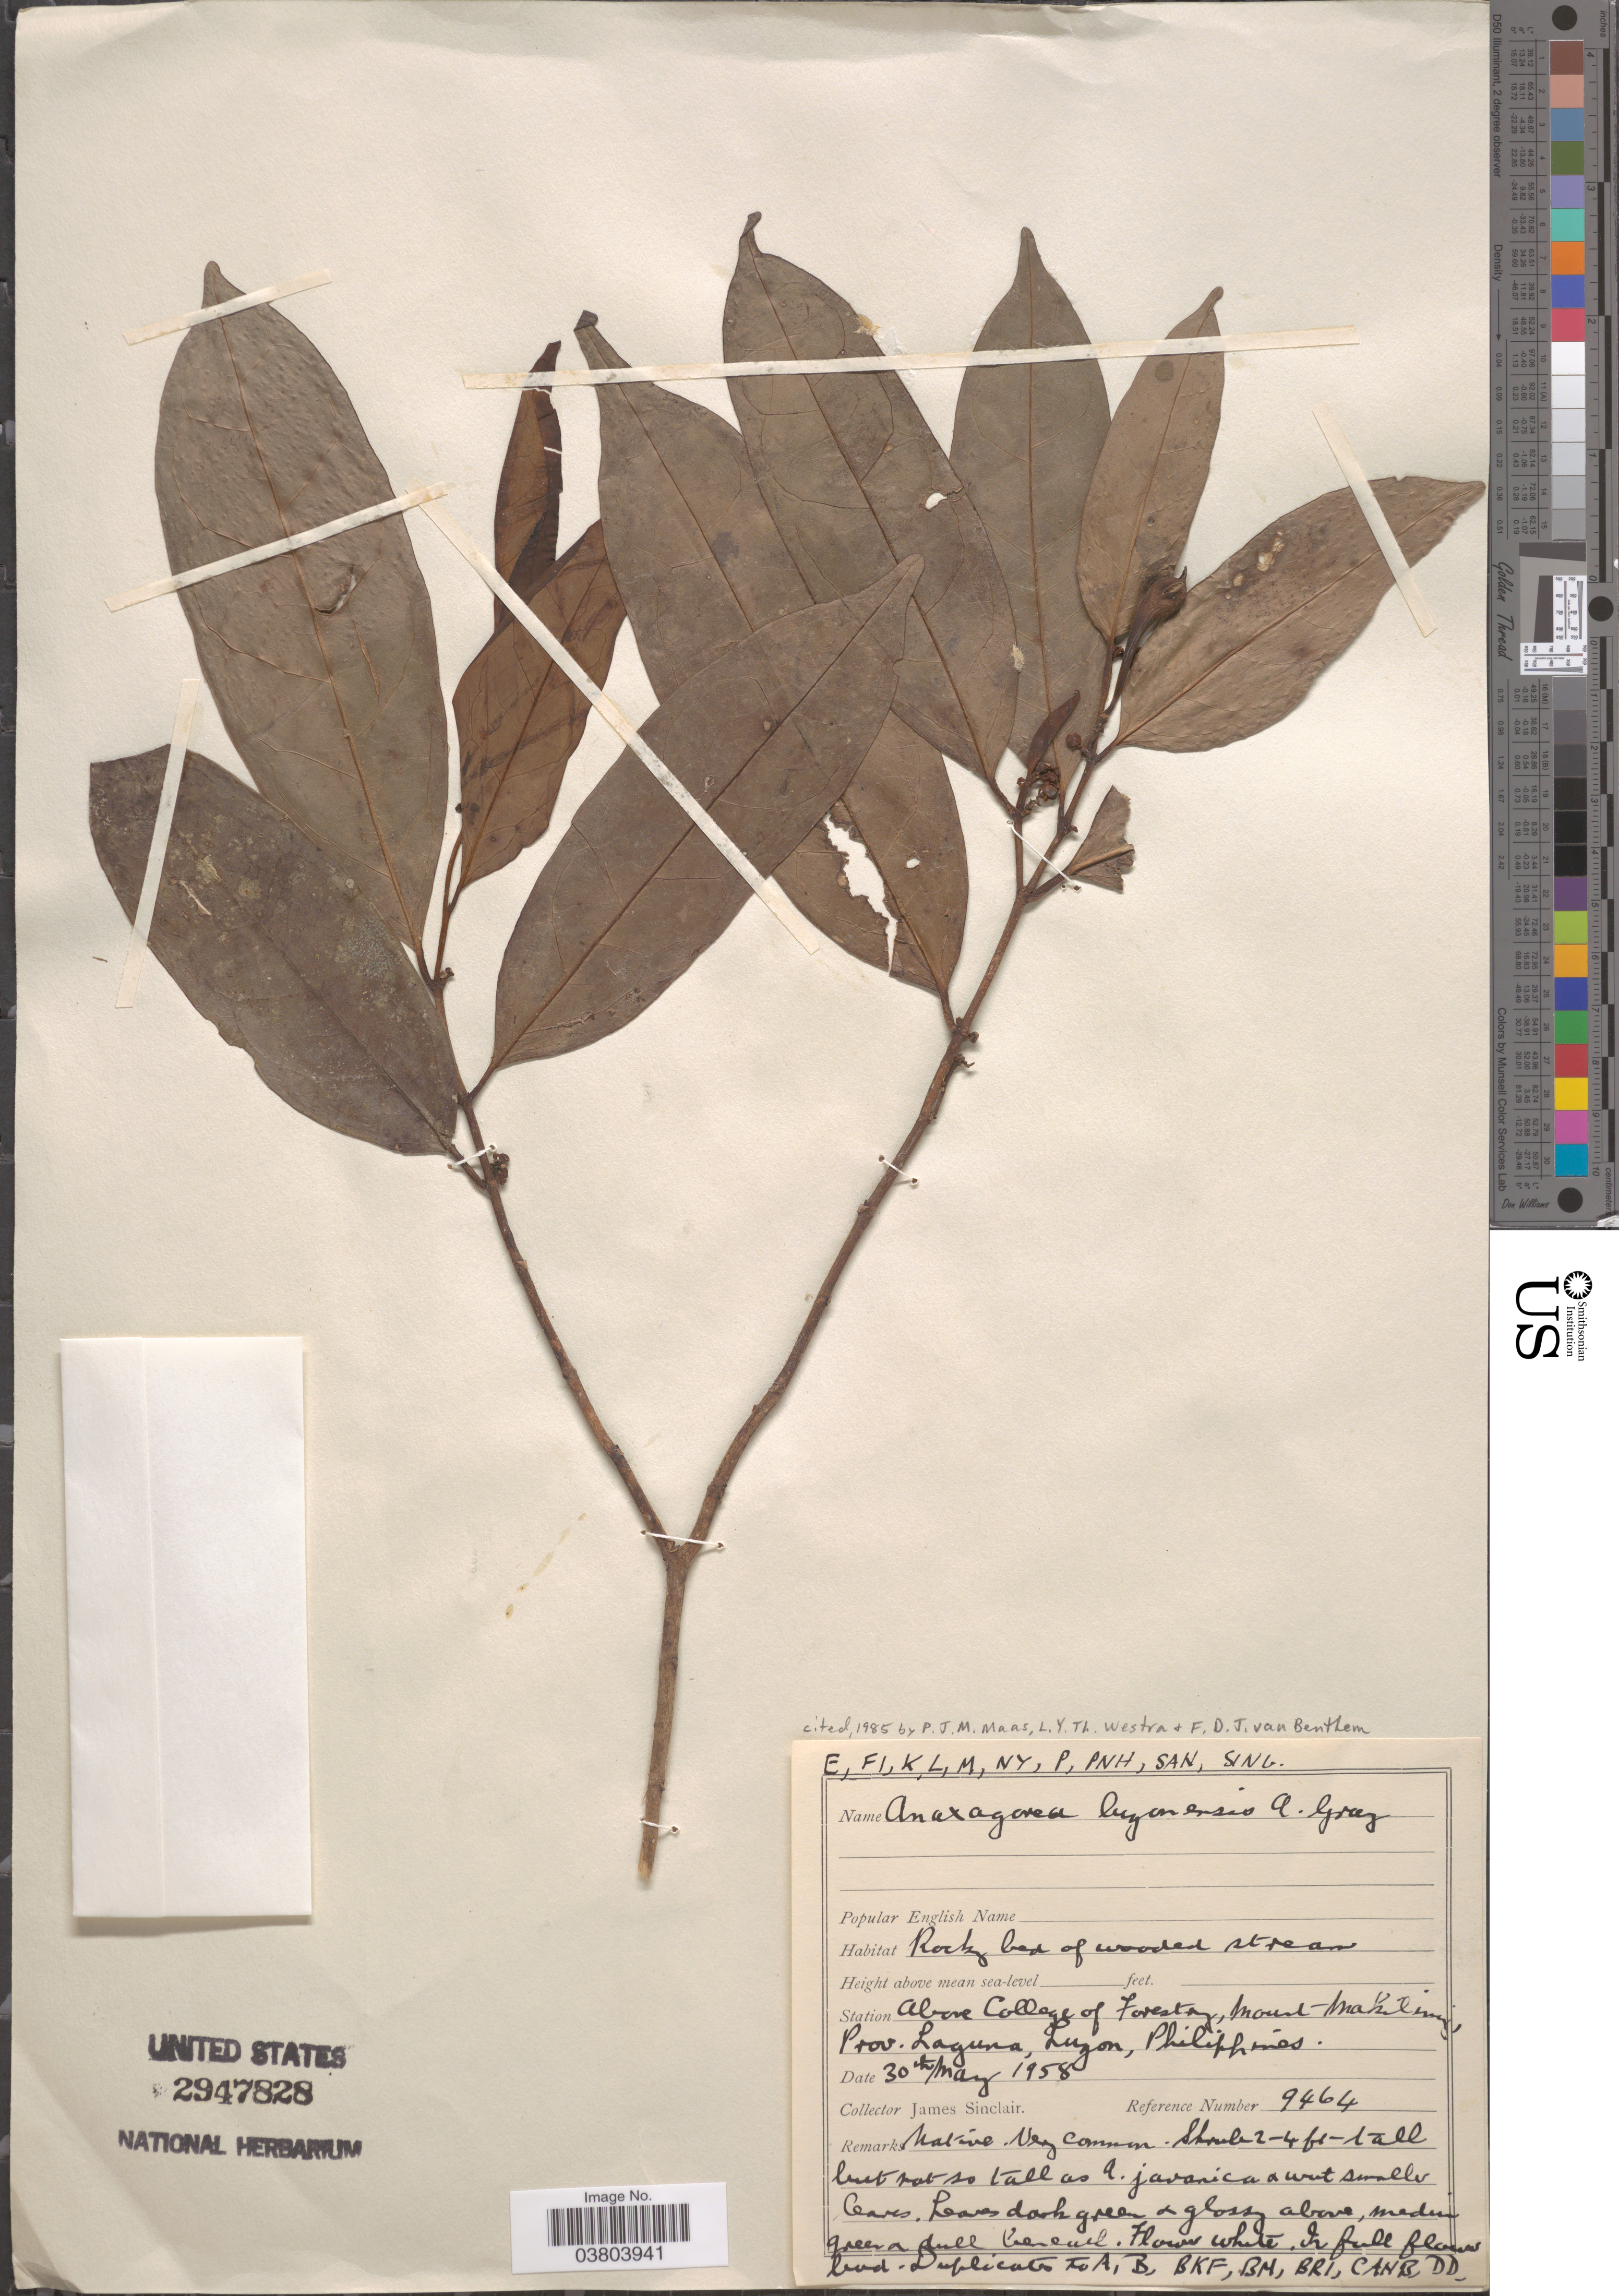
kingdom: Plantae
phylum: Tracheophyta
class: Magnoliopsida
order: Magnoliales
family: Annonaceae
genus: Anaxagorea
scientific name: Anaxagorea luzonensis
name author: A. Gray in Wilkes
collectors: J. Sinclair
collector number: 9464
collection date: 1958-05-30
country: Philippines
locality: Station above College of Forestry, Mount Makiling, Prov. Laguna, Luzon.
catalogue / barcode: US 2947828